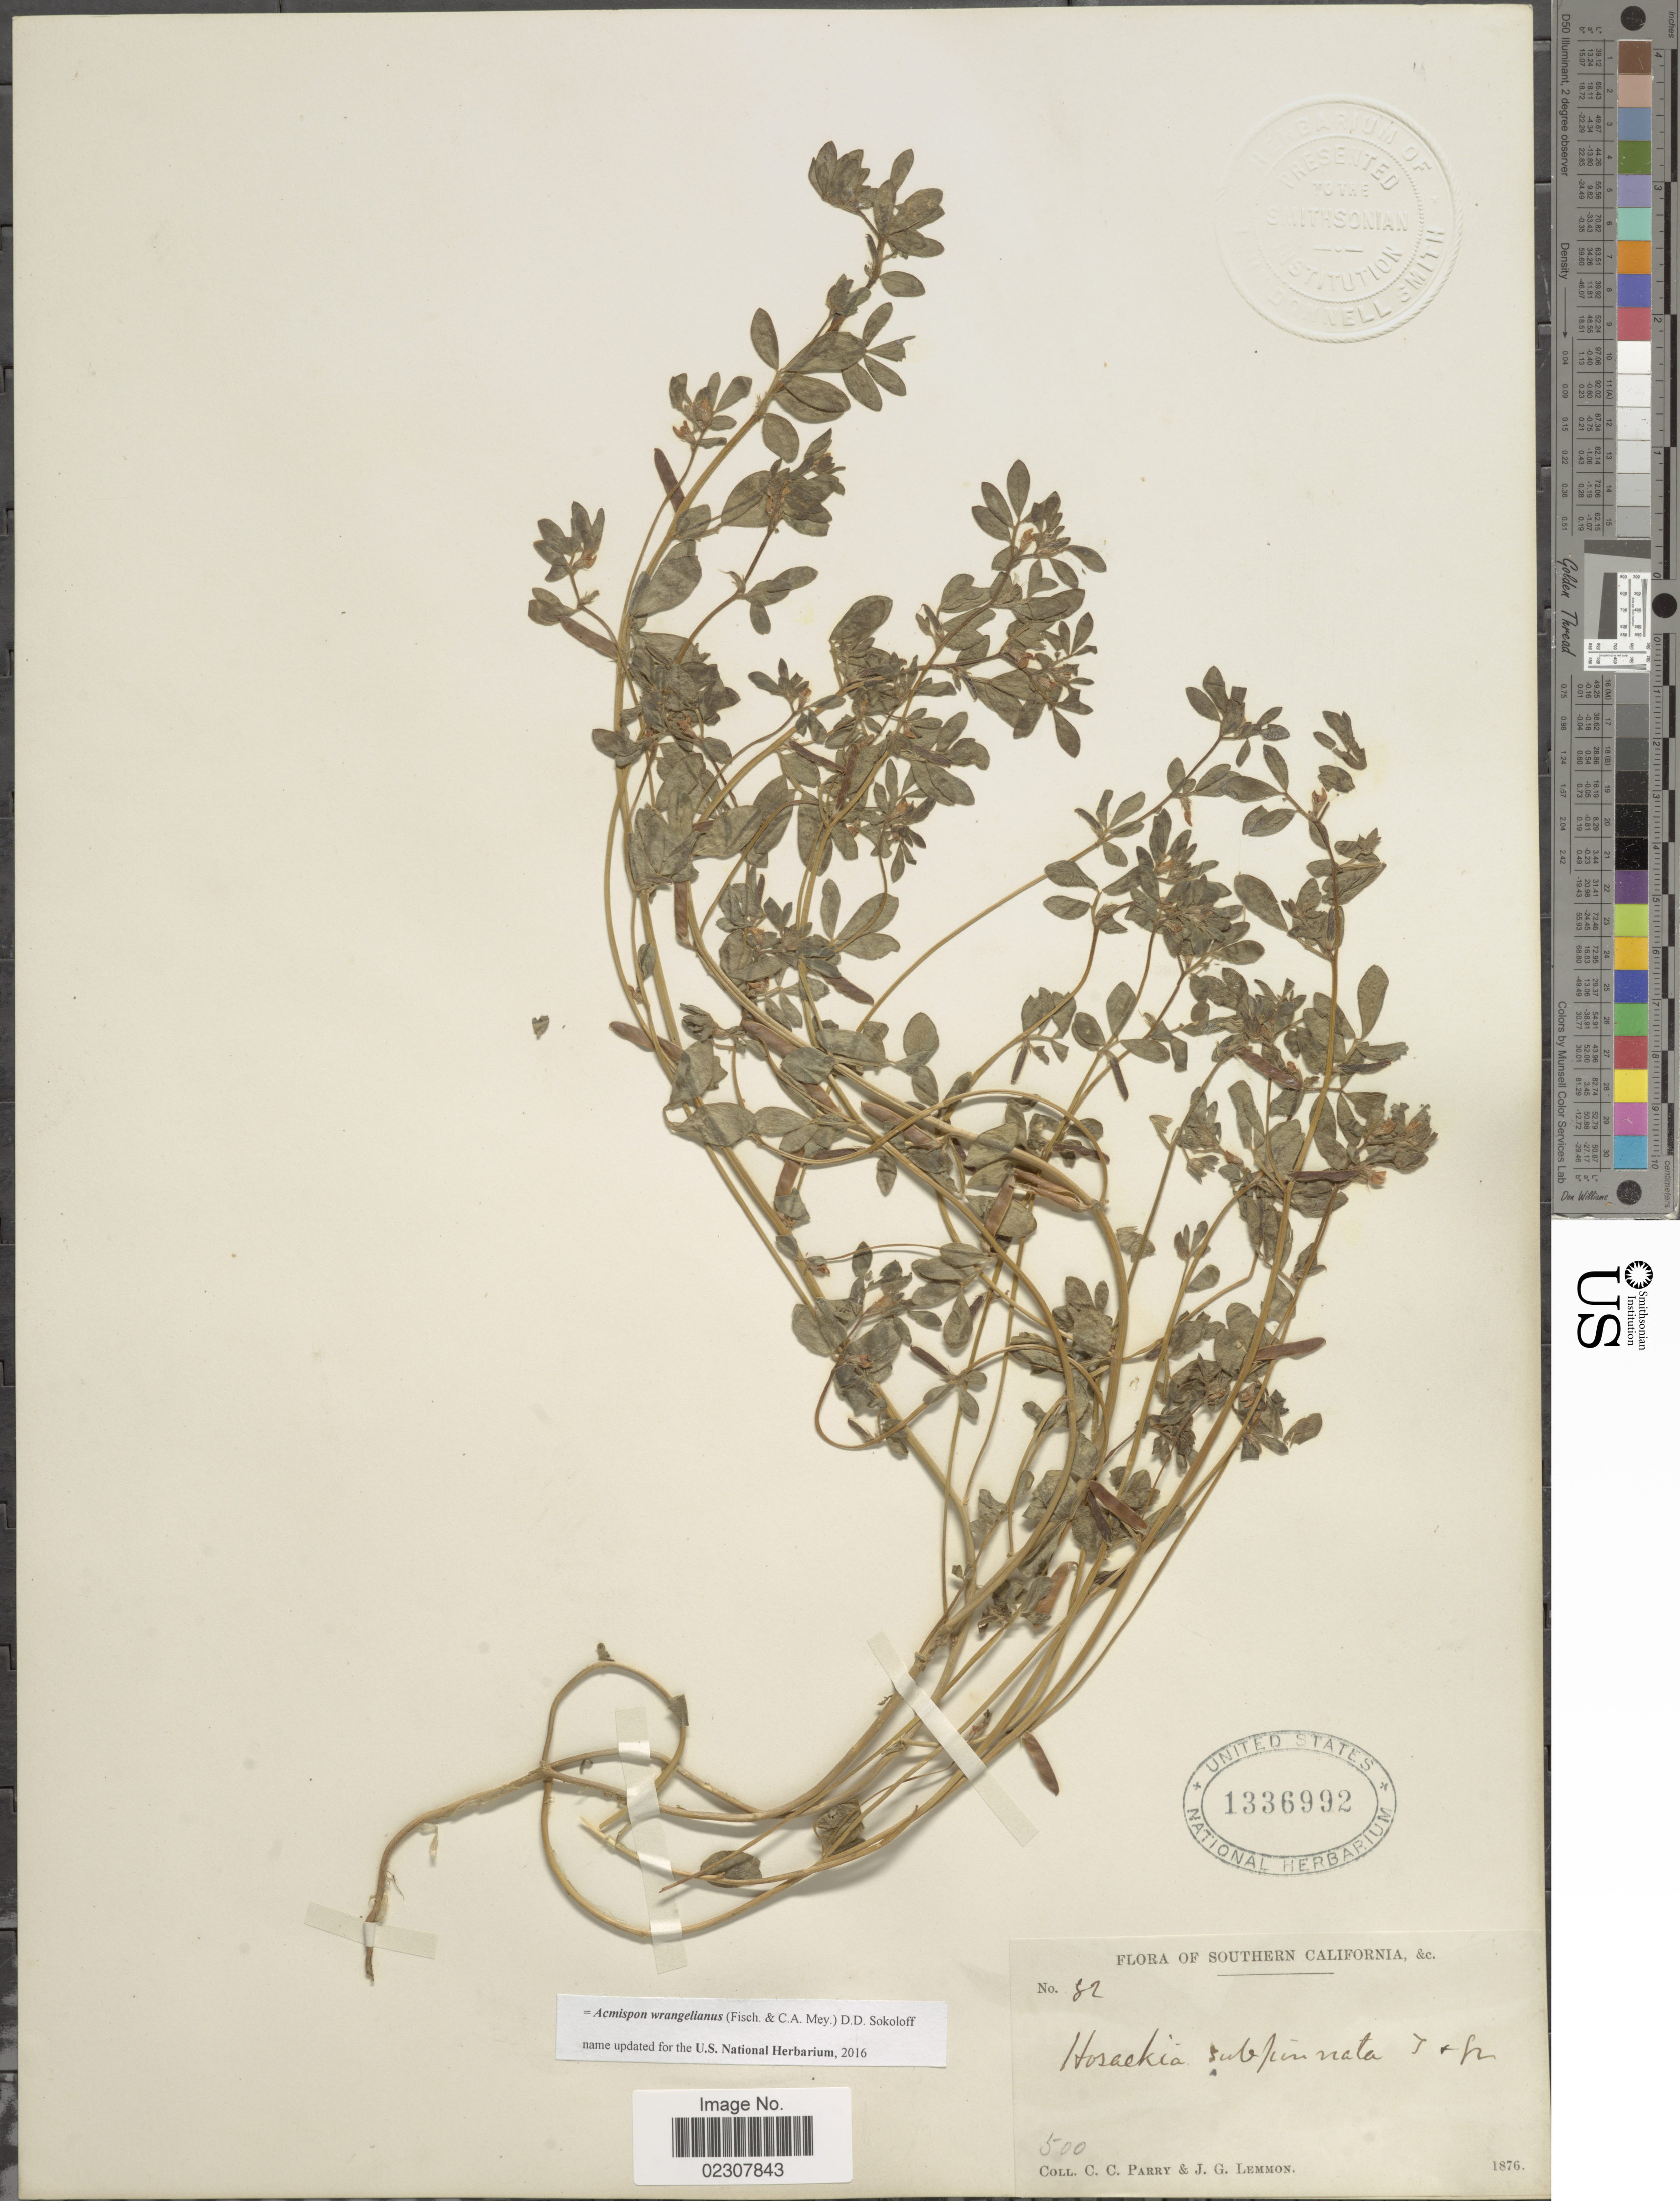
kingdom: Plantae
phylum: Tracheophyta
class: Magnoliopsida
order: Fabales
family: Fabaceae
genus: Acmispon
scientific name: Acmispon wrangelianus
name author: (Fisch. & C.A. Mey.) D.D. Sokoloff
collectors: C. C. Parry & J. Lemmon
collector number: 82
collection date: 1876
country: United States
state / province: California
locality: Southern California.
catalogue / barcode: US 1336992